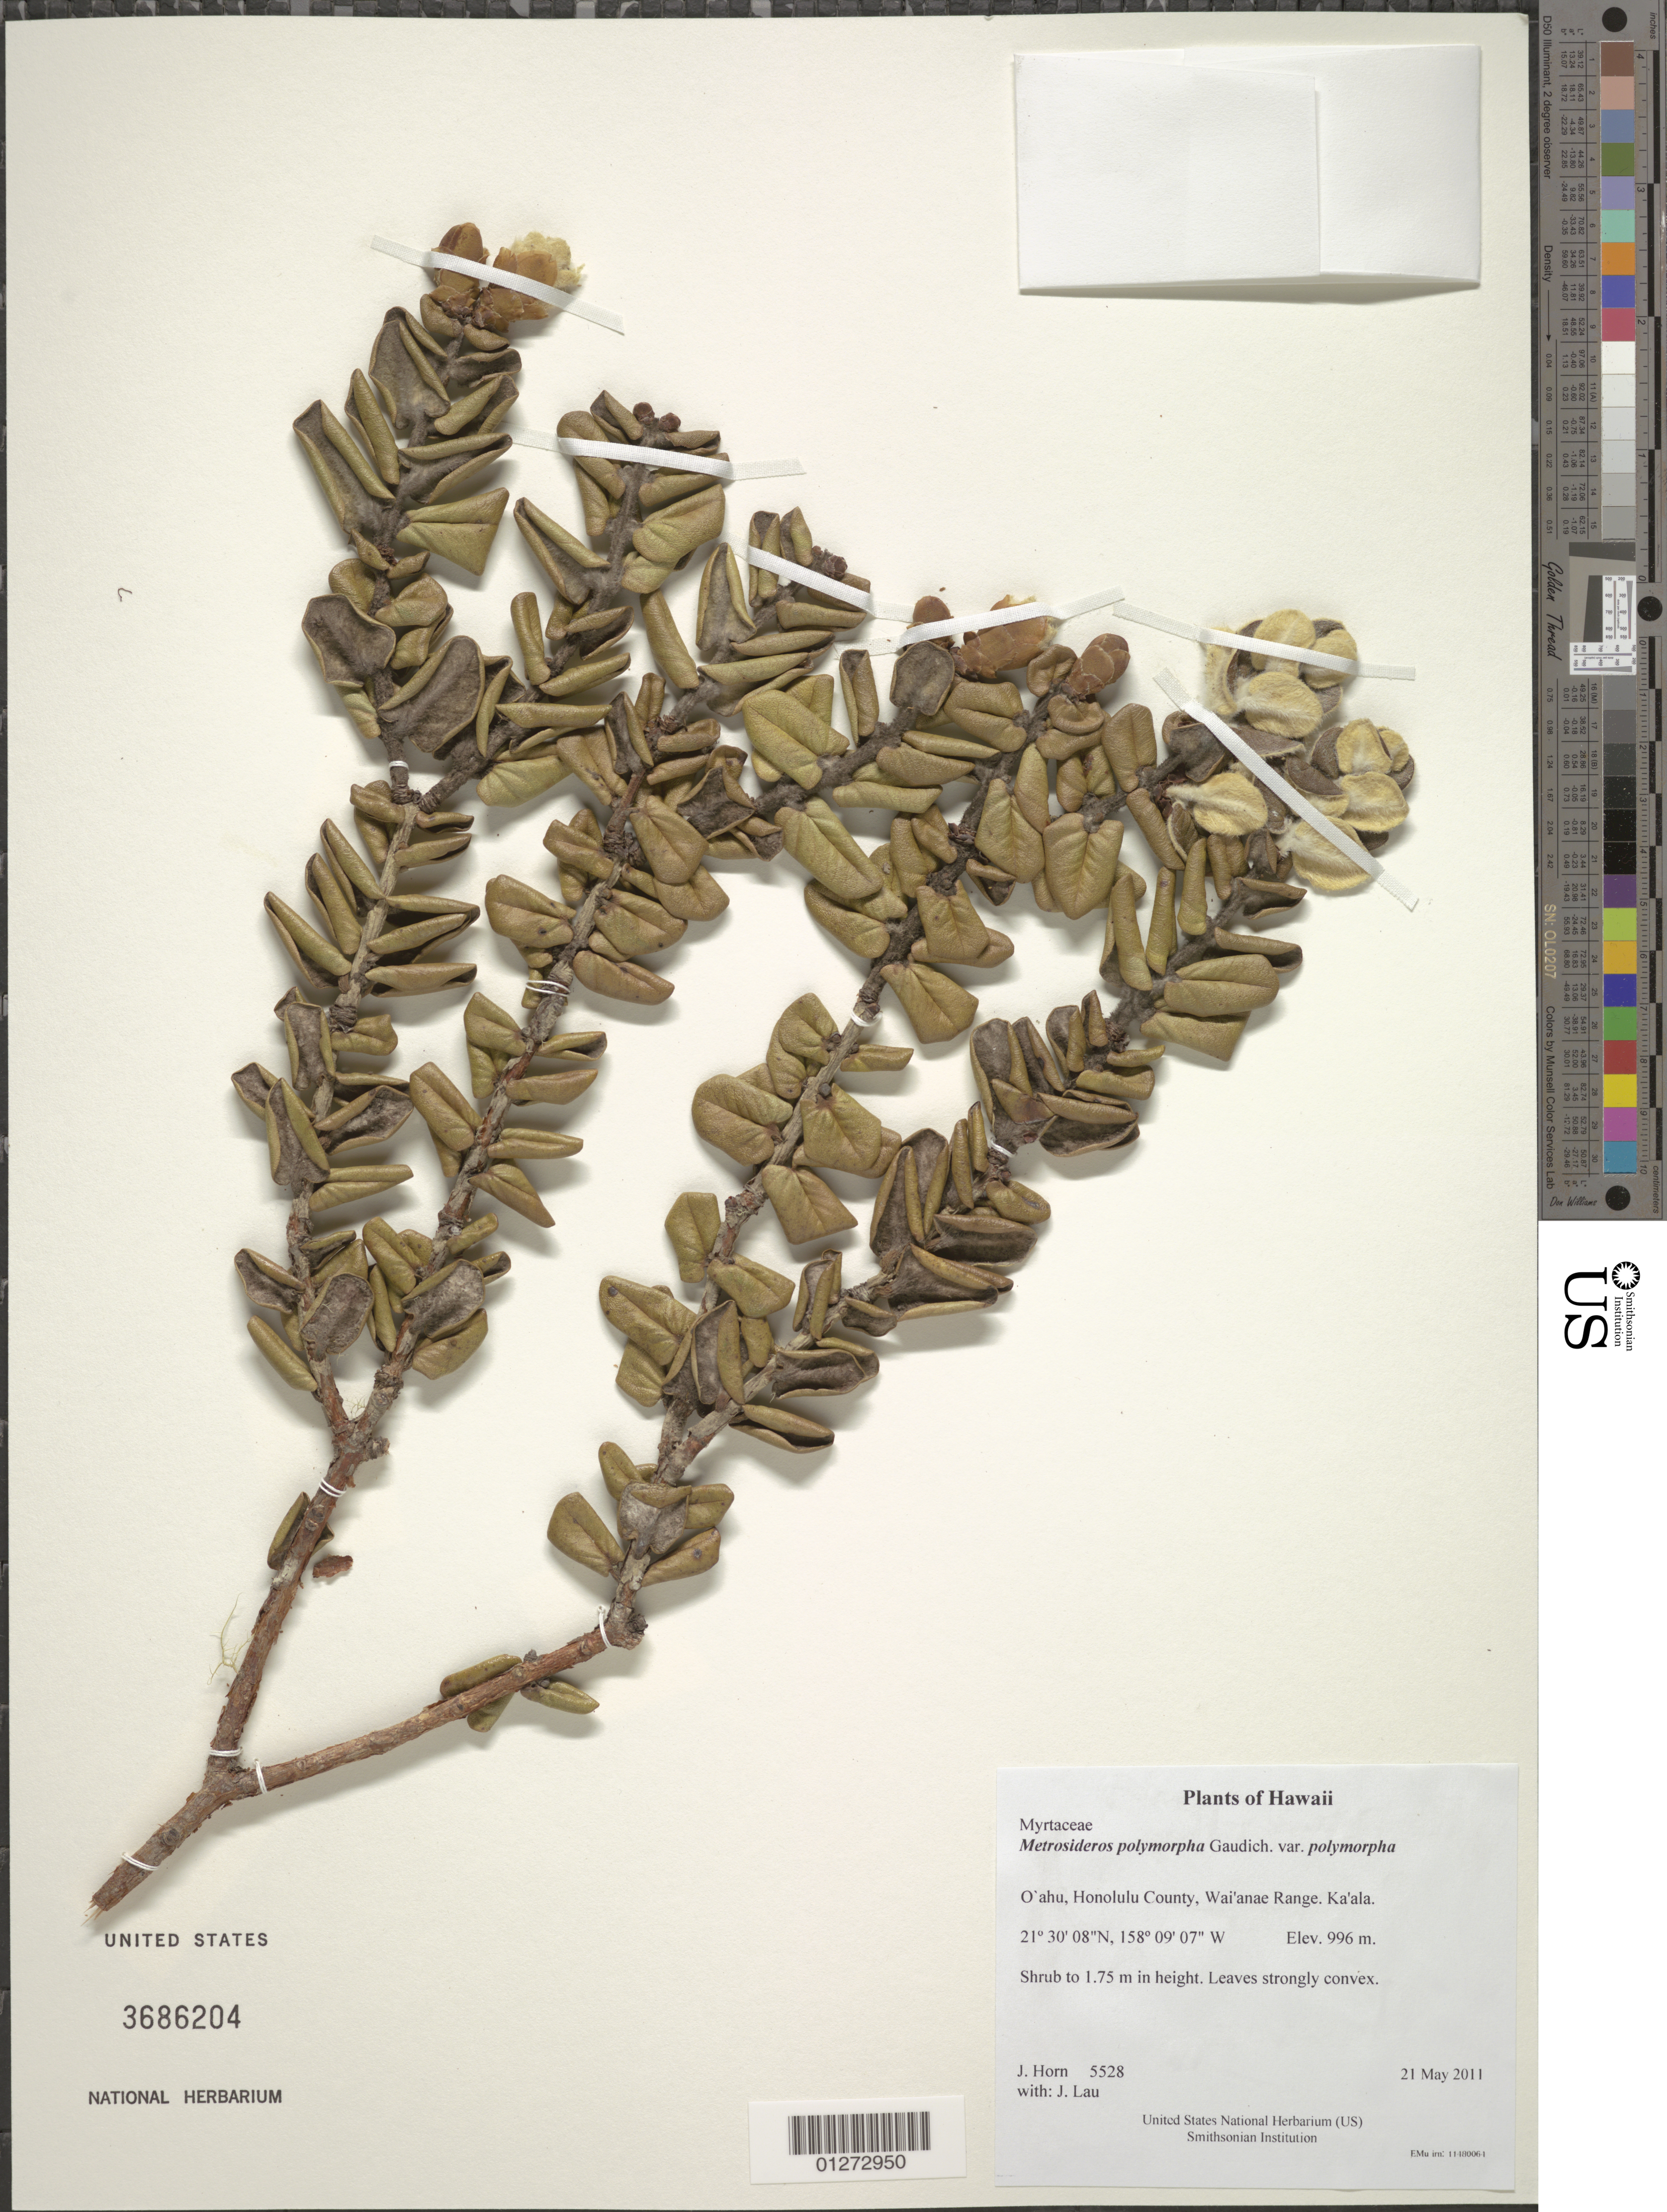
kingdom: Plantae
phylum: Tracheophyta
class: Magnoliopsida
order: Myrtales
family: Myrtaceae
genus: Metrosideros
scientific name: Metrosideros polymorpha var. polymorpha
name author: Gaudich.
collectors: J. Horn & J. Lau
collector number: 5528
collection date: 2011-05-21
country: United States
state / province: Hawaii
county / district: Honolulu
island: Oahu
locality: Wai'anae Range. Ka'ala.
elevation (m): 996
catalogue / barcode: US 3686204